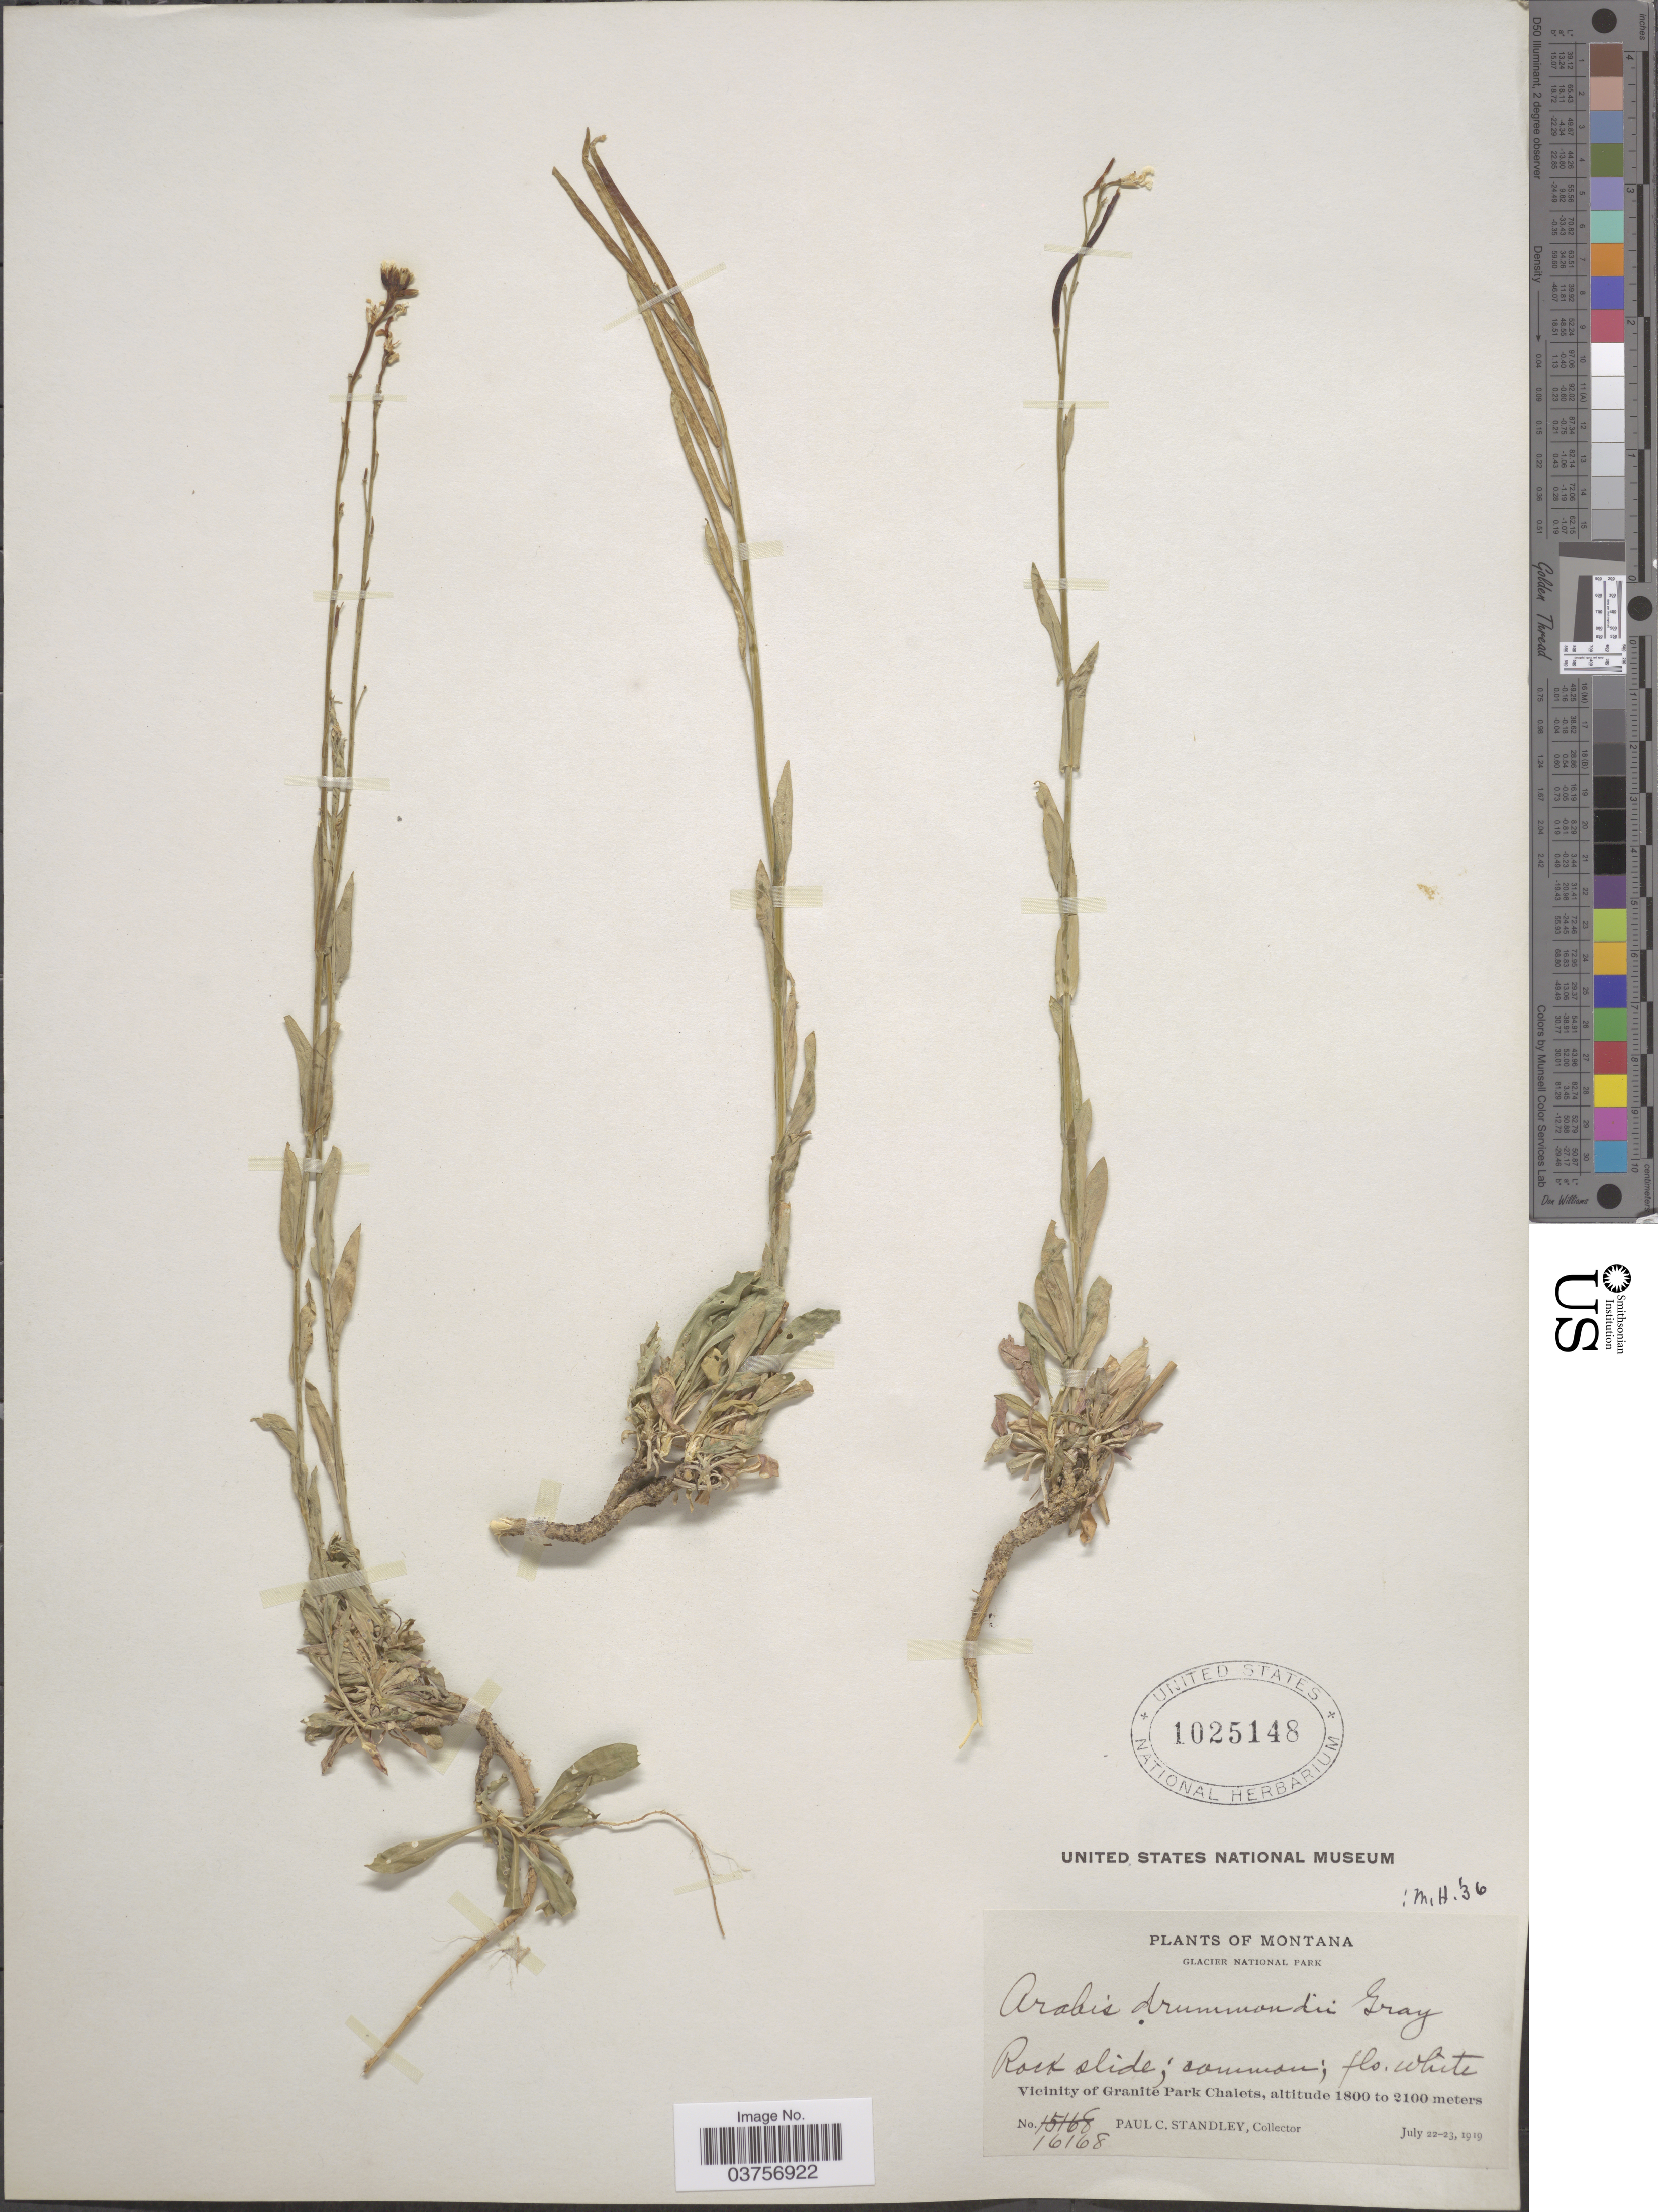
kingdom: Plantae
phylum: Tracheophyta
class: Magnoliopsida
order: Brassicales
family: Brassicaceae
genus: Arabis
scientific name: Arabis drummondii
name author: A. Gray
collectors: P. C. Standley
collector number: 16168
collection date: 1919-07-22/1919-07-23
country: United States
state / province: Montana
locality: Glacier National Park. Vicinity of Granite Park Chalets.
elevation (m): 1800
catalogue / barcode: US 1025148